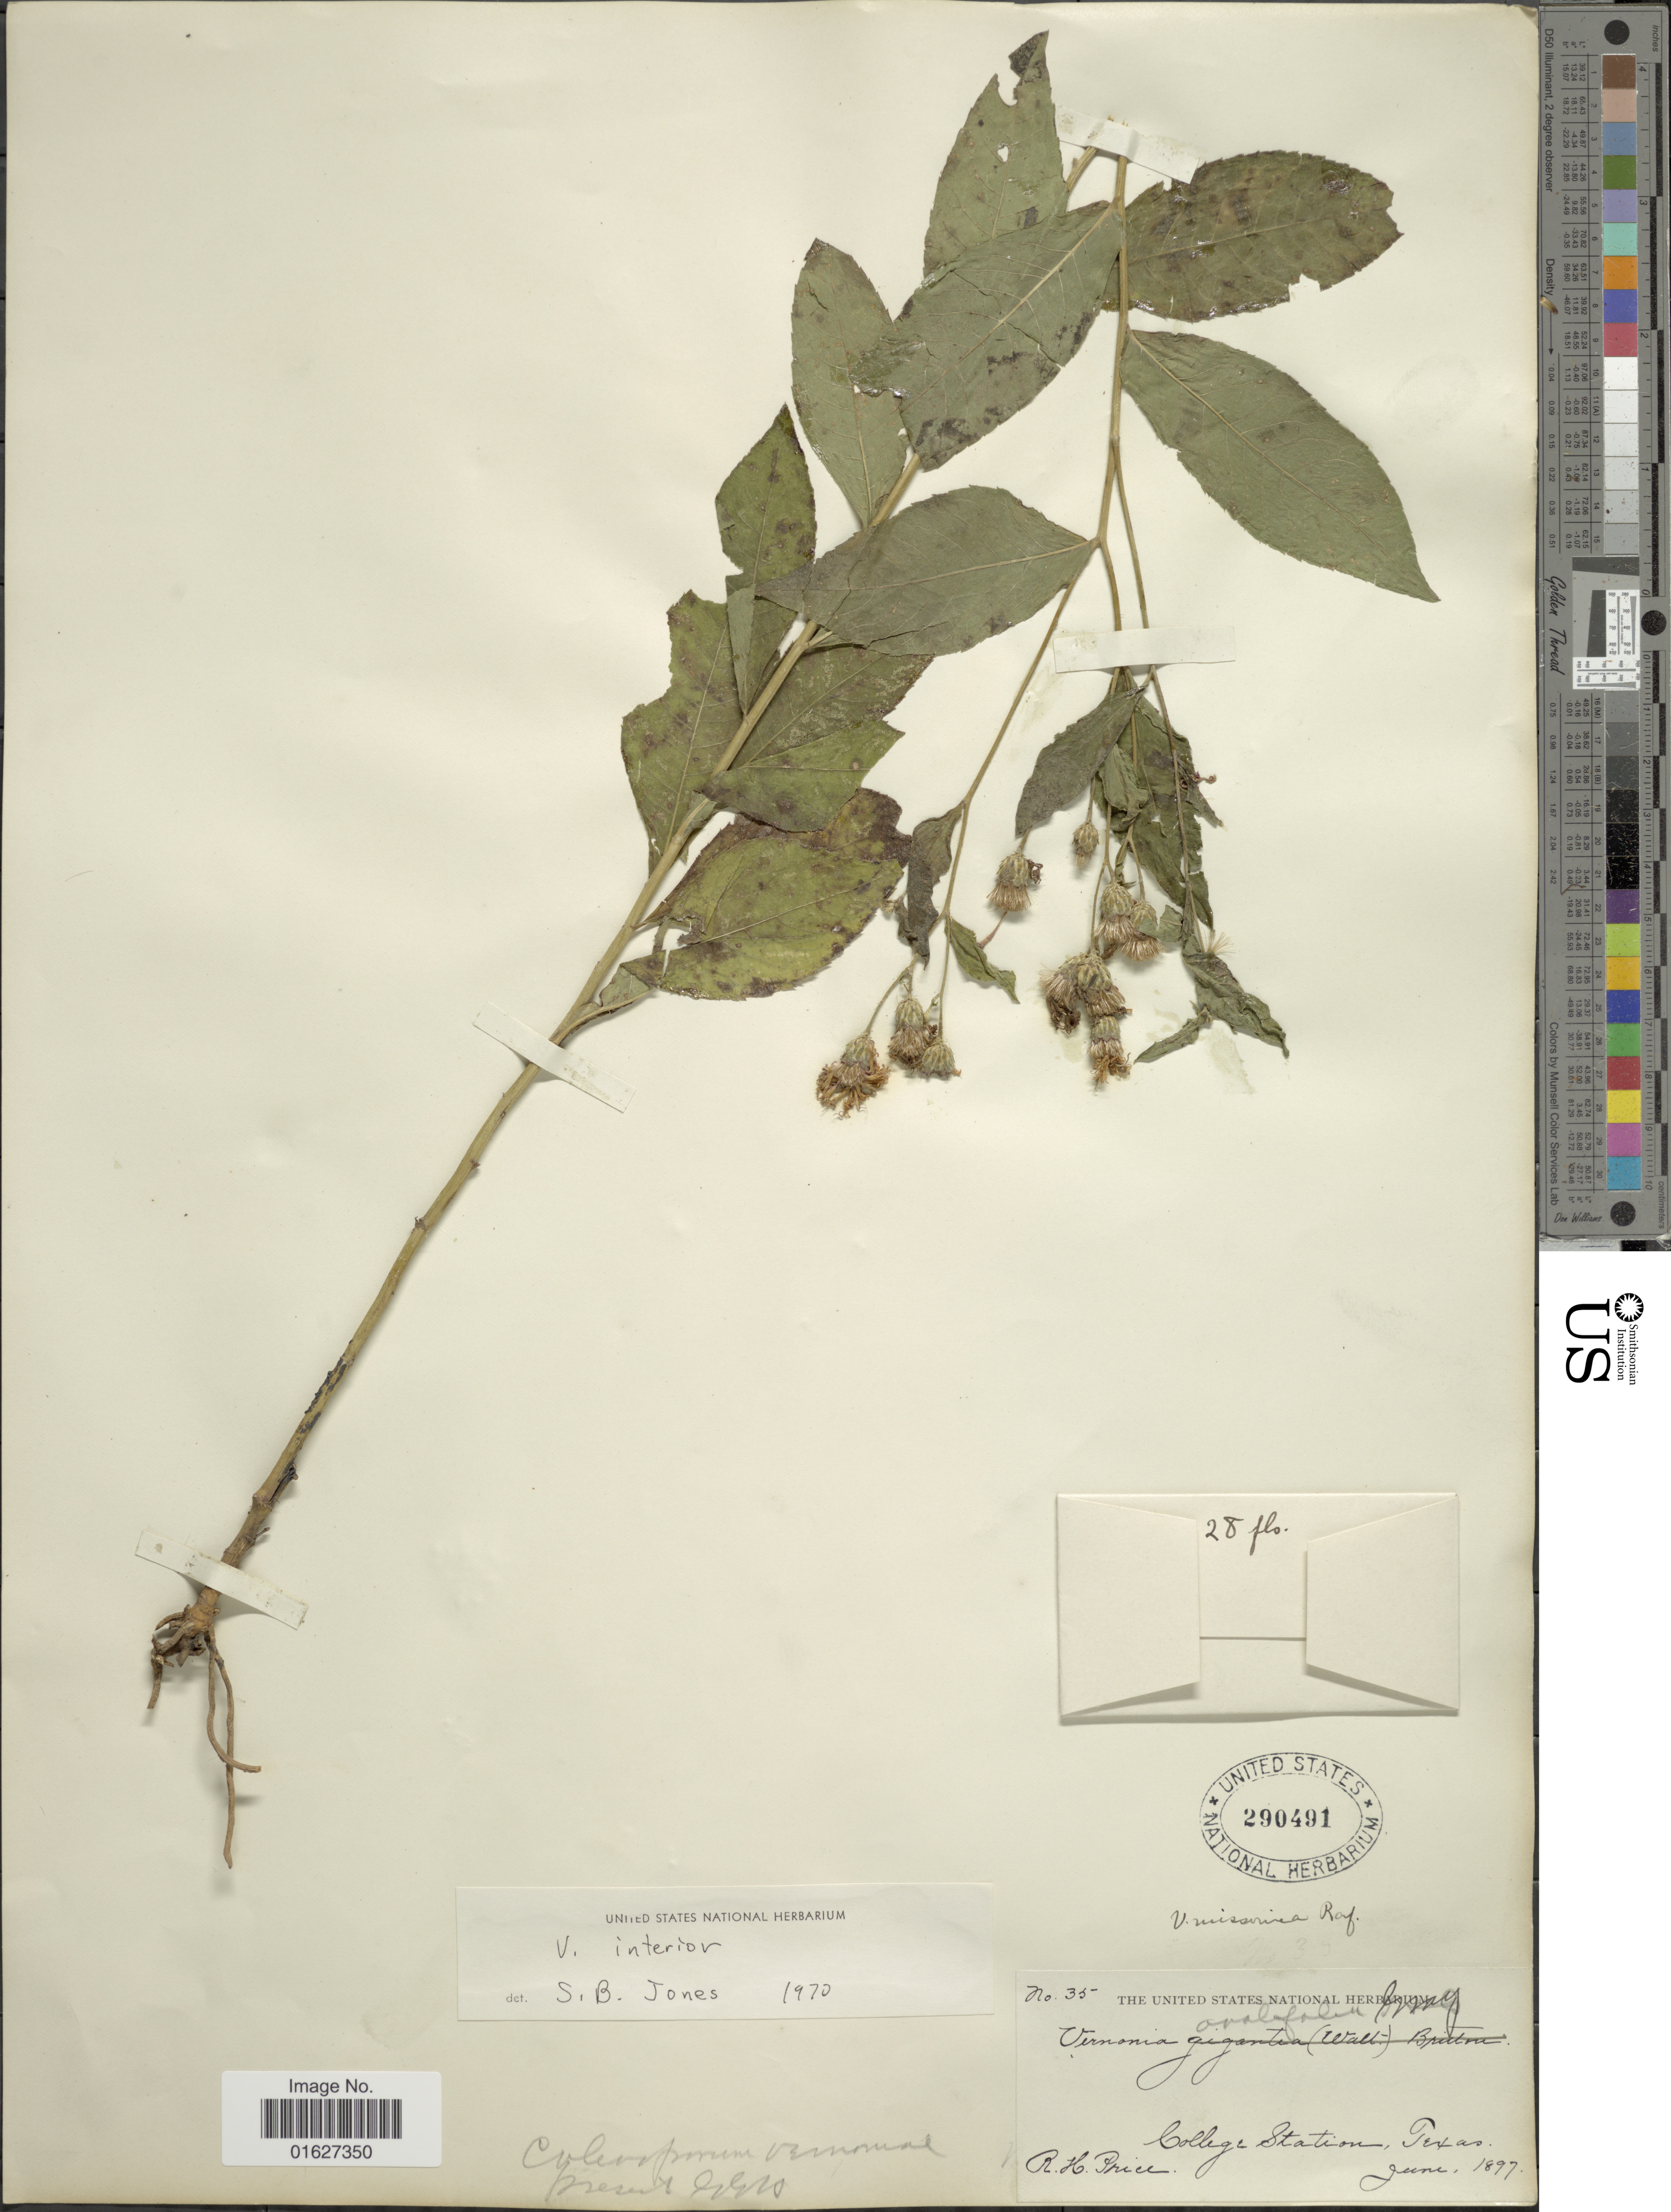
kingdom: Plantae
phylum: Tracheophyta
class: Magnoliopsida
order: Asterales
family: Asteraceae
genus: Vernonia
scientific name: Vernonia baldwinii subsp. interior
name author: (Small) Faust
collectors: R. Price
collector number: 35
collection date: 1897-06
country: United States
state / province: Texas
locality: College Station, Texas.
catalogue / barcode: US 290491